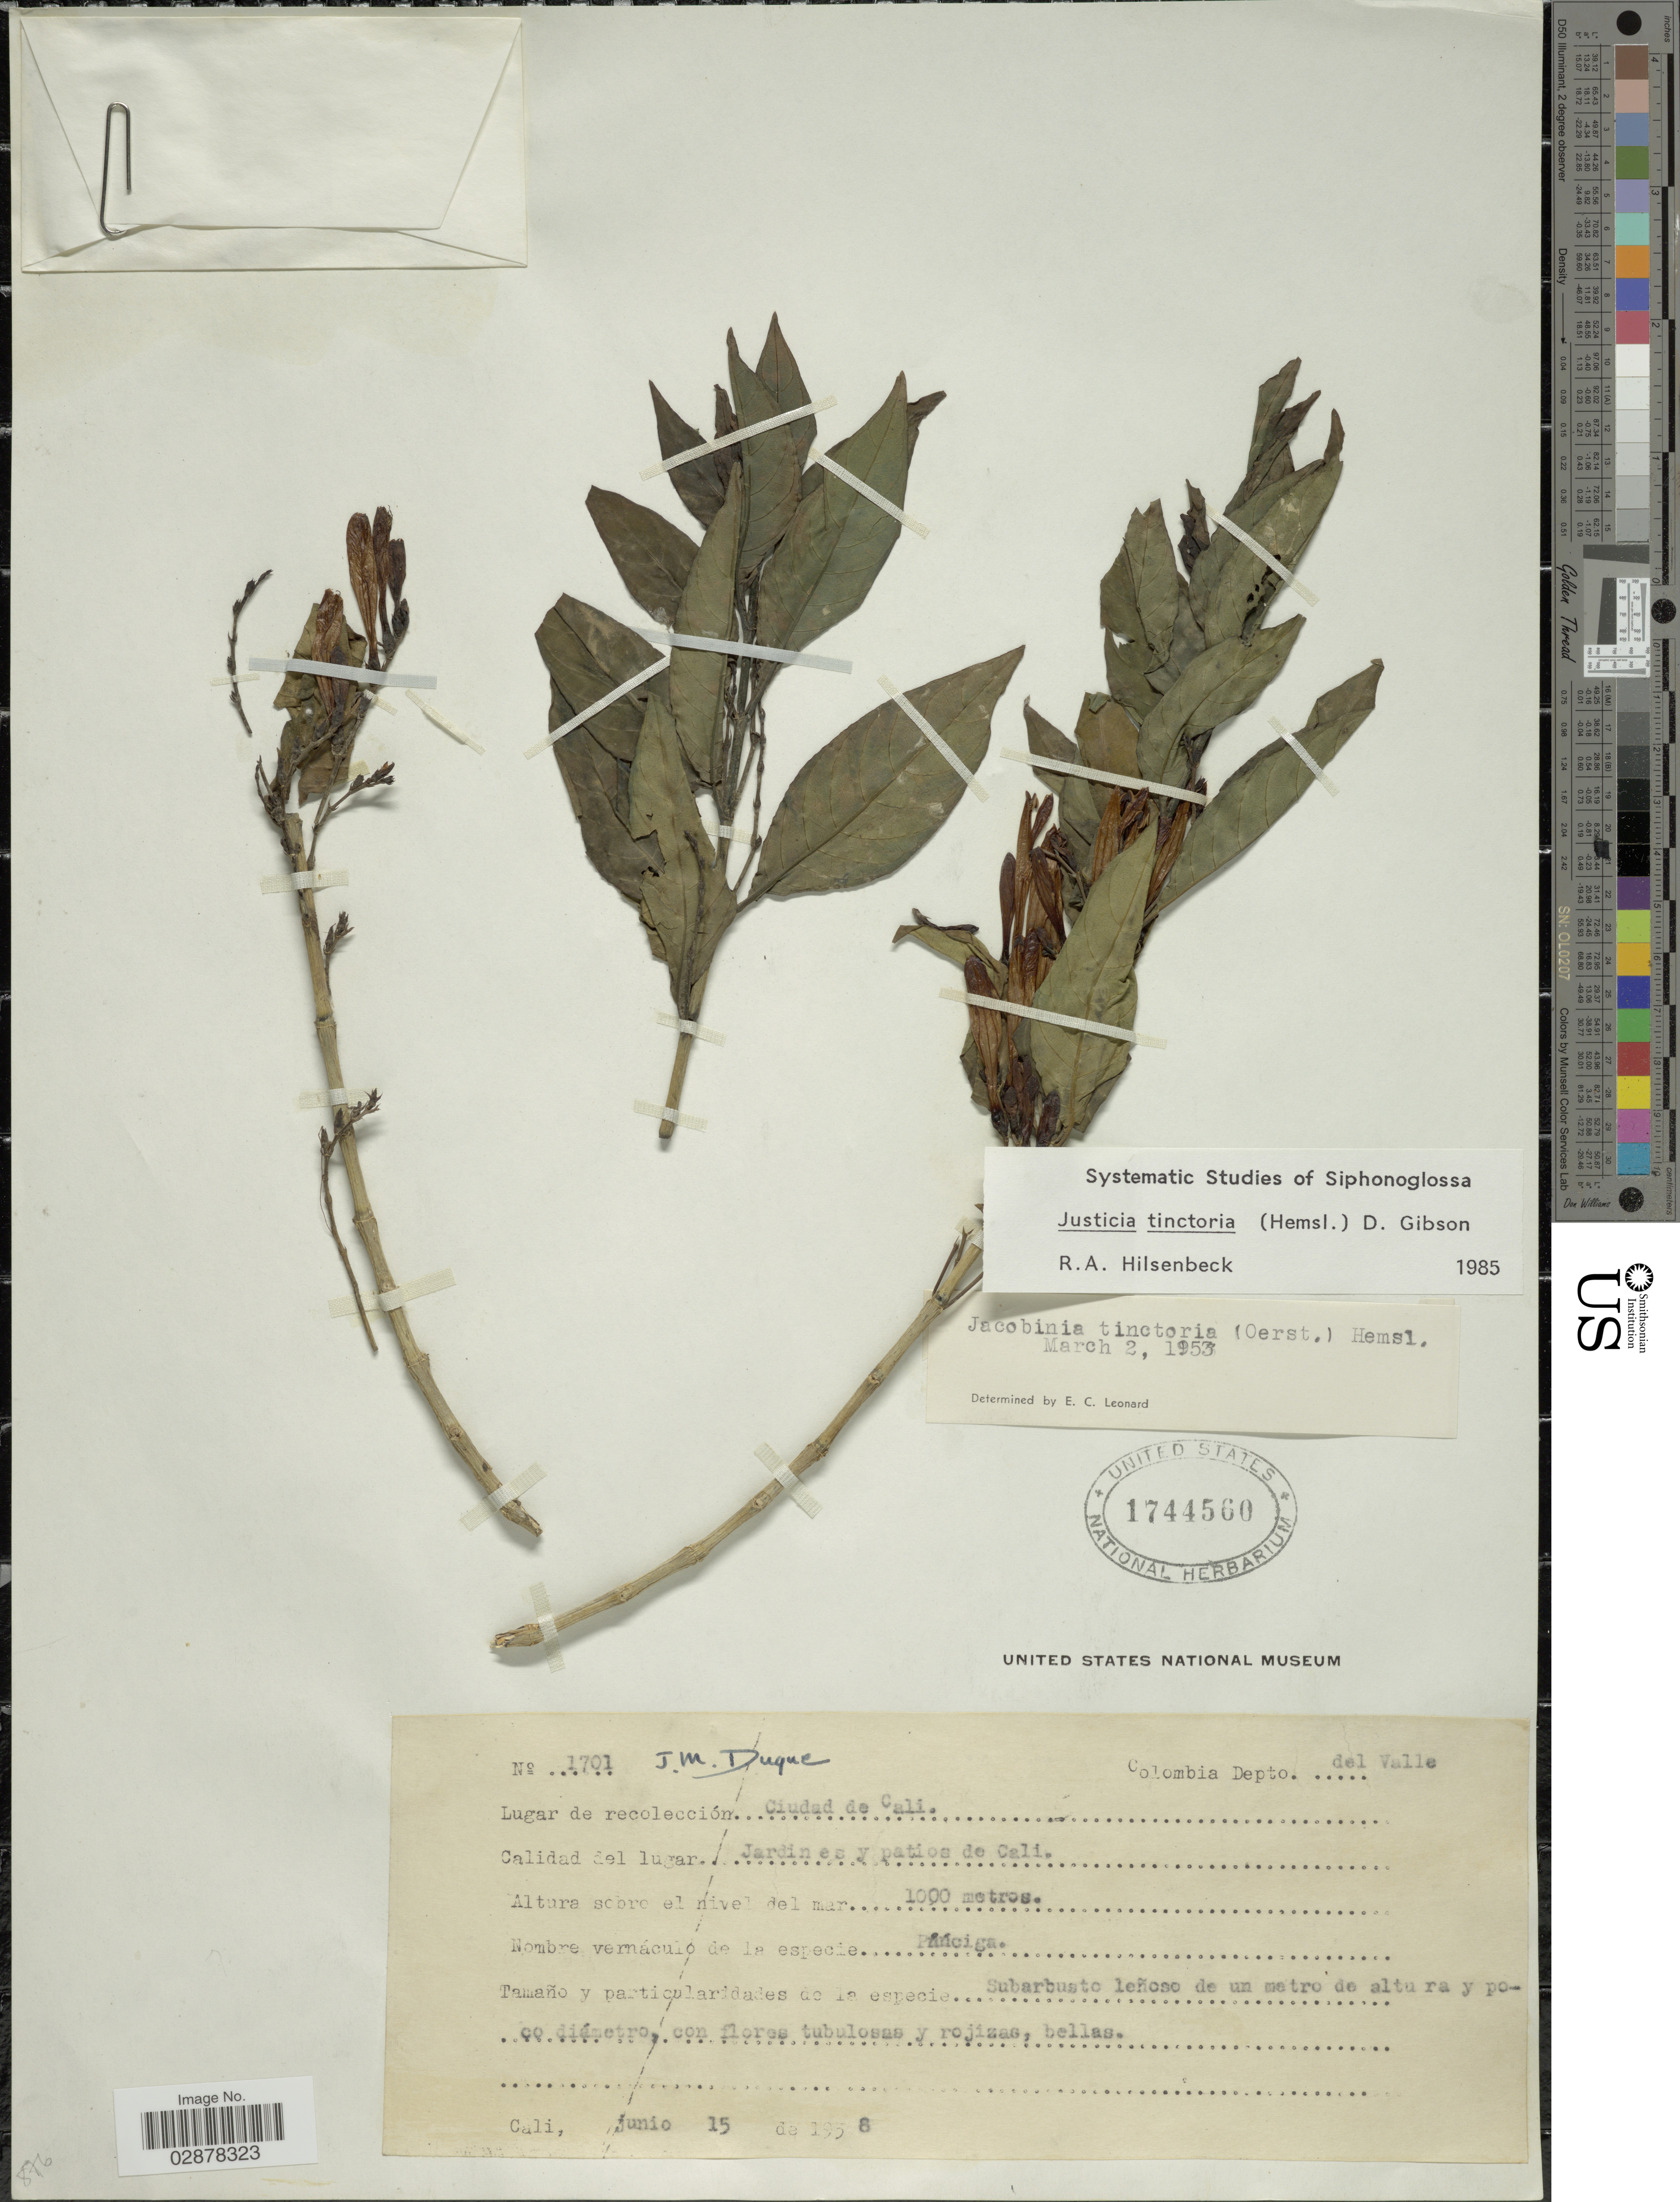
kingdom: Plantae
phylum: Tracheophyta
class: Magnoliopsida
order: Lamiales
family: Acanthaceae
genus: Justicia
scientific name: Justicia colorifera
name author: V.A.W. Graham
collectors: J. Duque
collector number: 1701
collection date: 1938-06-15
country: Colombia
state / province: Valle del Cauca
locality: Depto. del Valle, Ciudad de Cali, Jardin es y paties de Cali.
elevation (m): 1000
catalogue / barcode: US 1744560